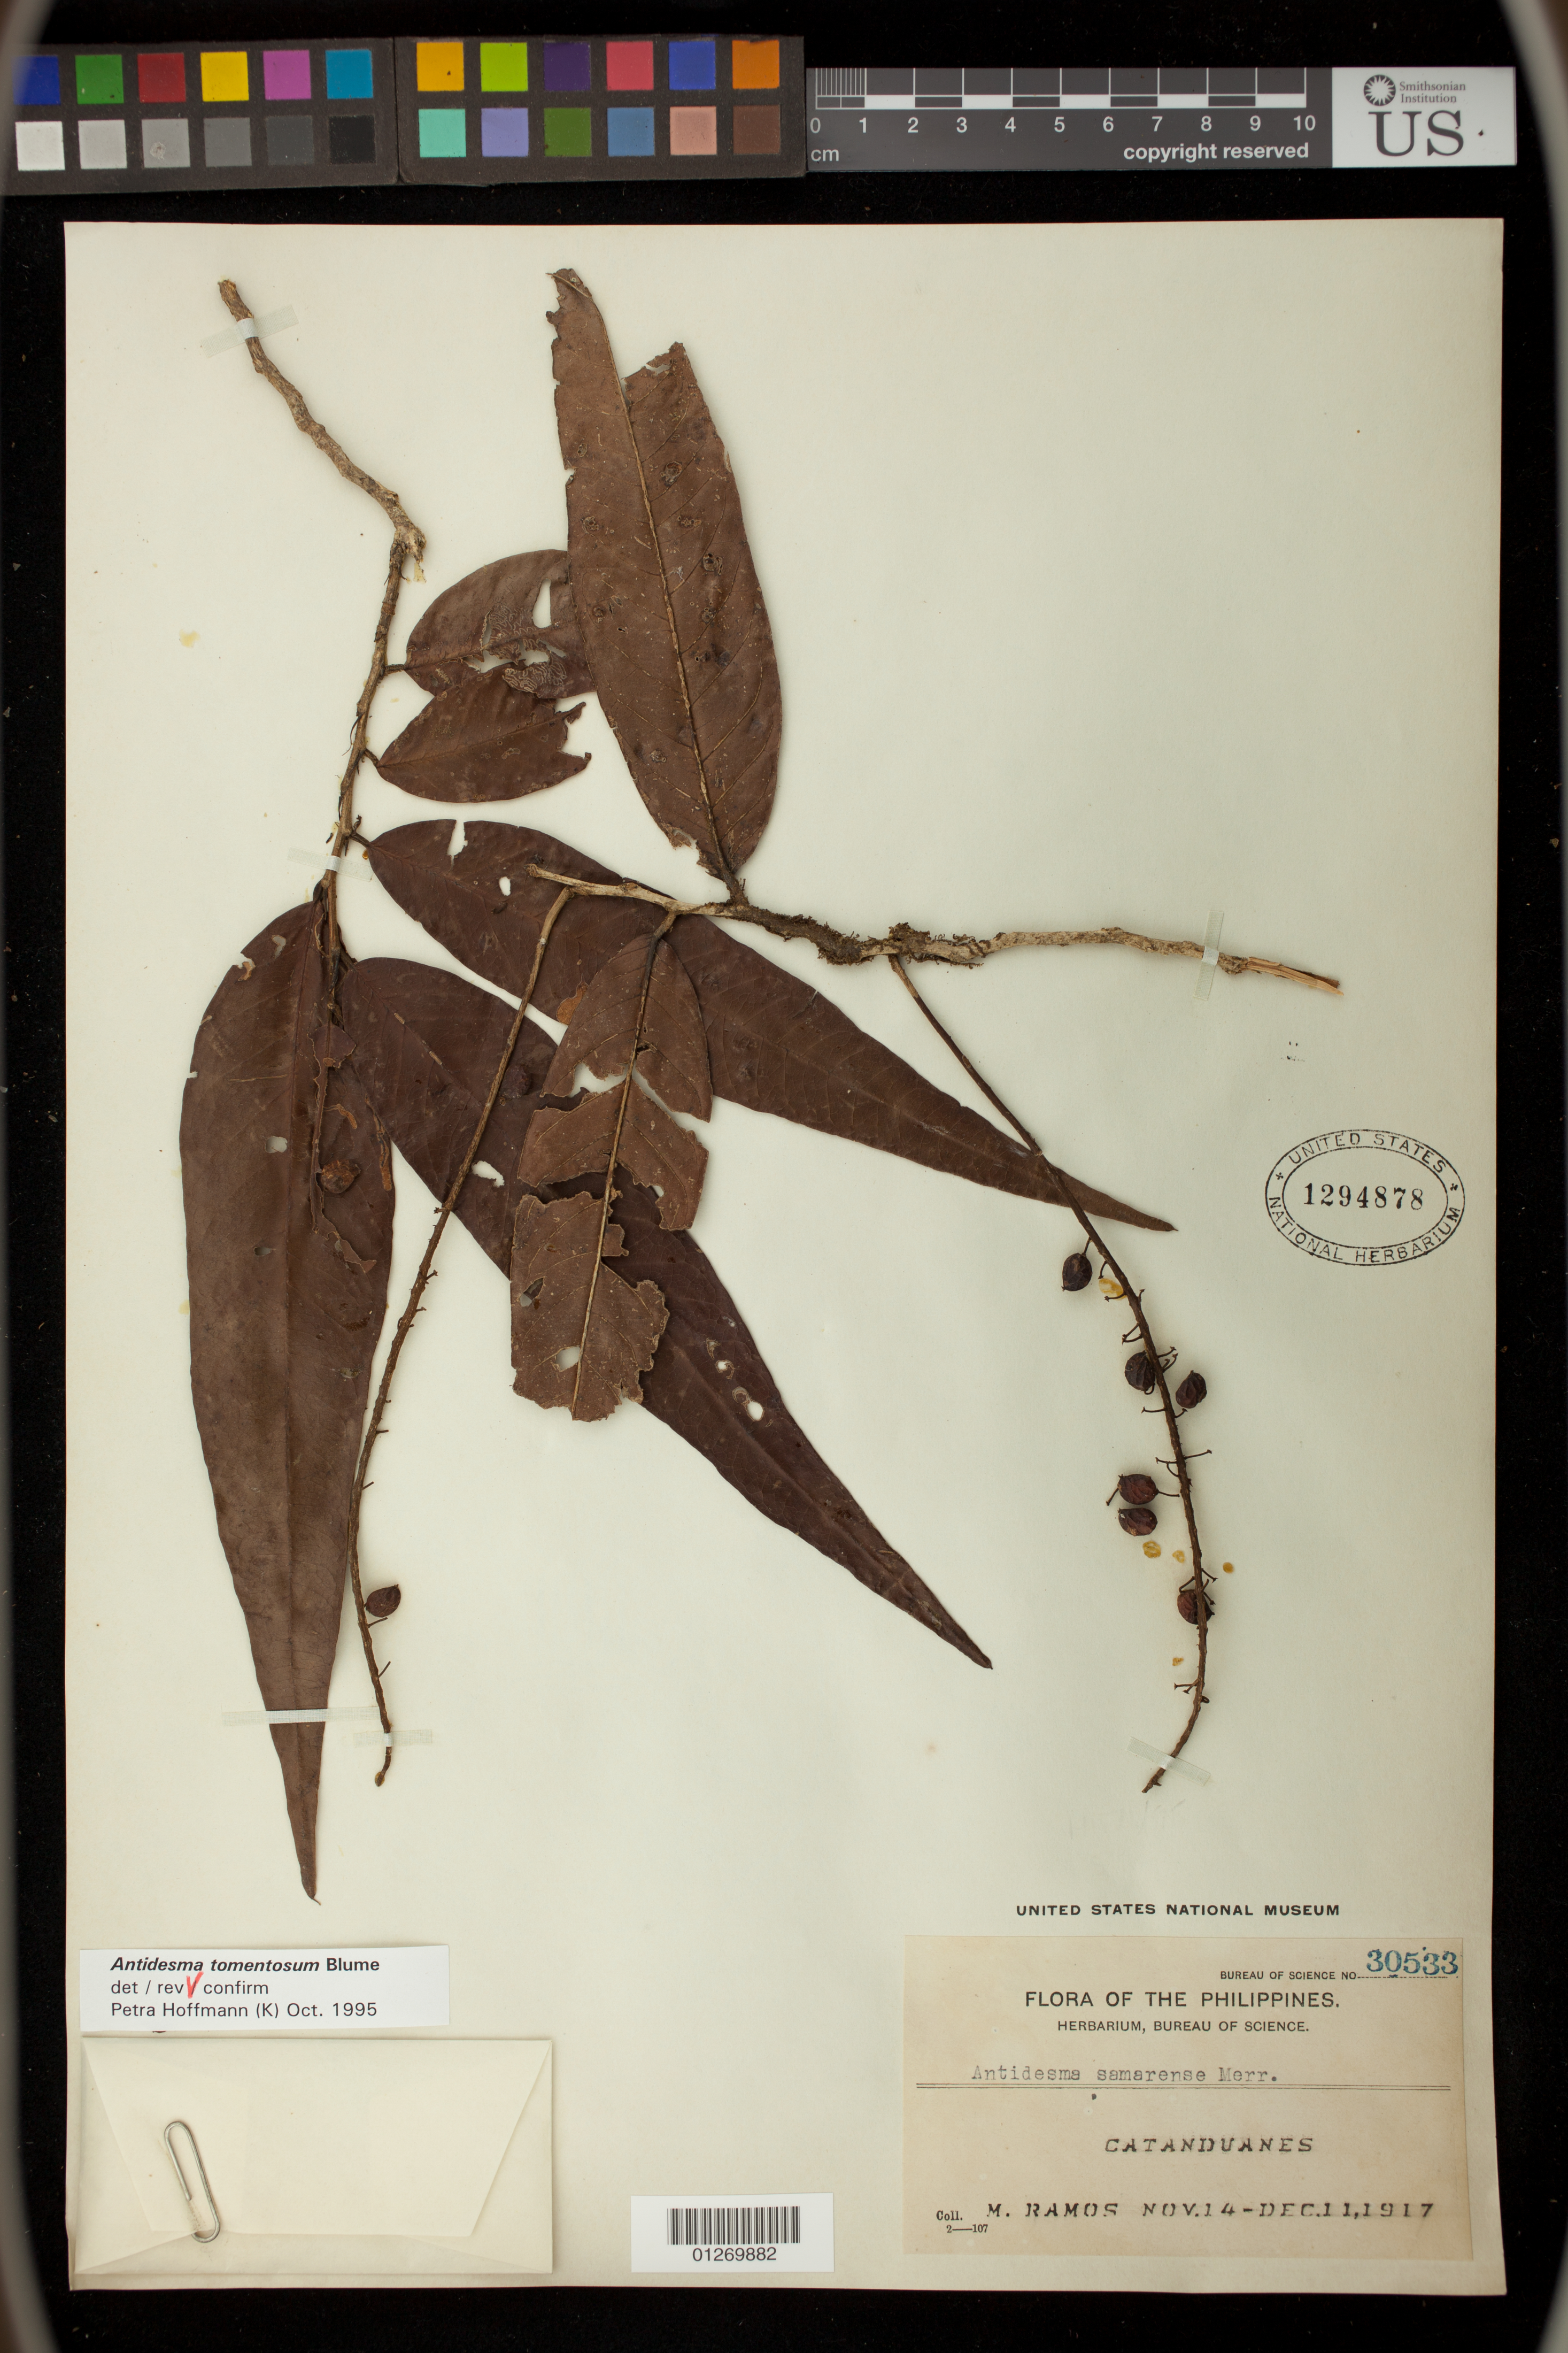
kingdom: Plantae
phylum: Tracheophyta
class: Magnoliopsida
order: Malpighiales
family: Phyllanthaceae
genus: Antidesma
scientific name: Antidesma tomentosum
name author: Blume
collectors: M. Ramos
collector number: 30533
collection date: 1917-11-14/1917-12-11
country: Philippines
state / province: Bicol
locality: Catanduanes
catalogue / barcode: US 1294878